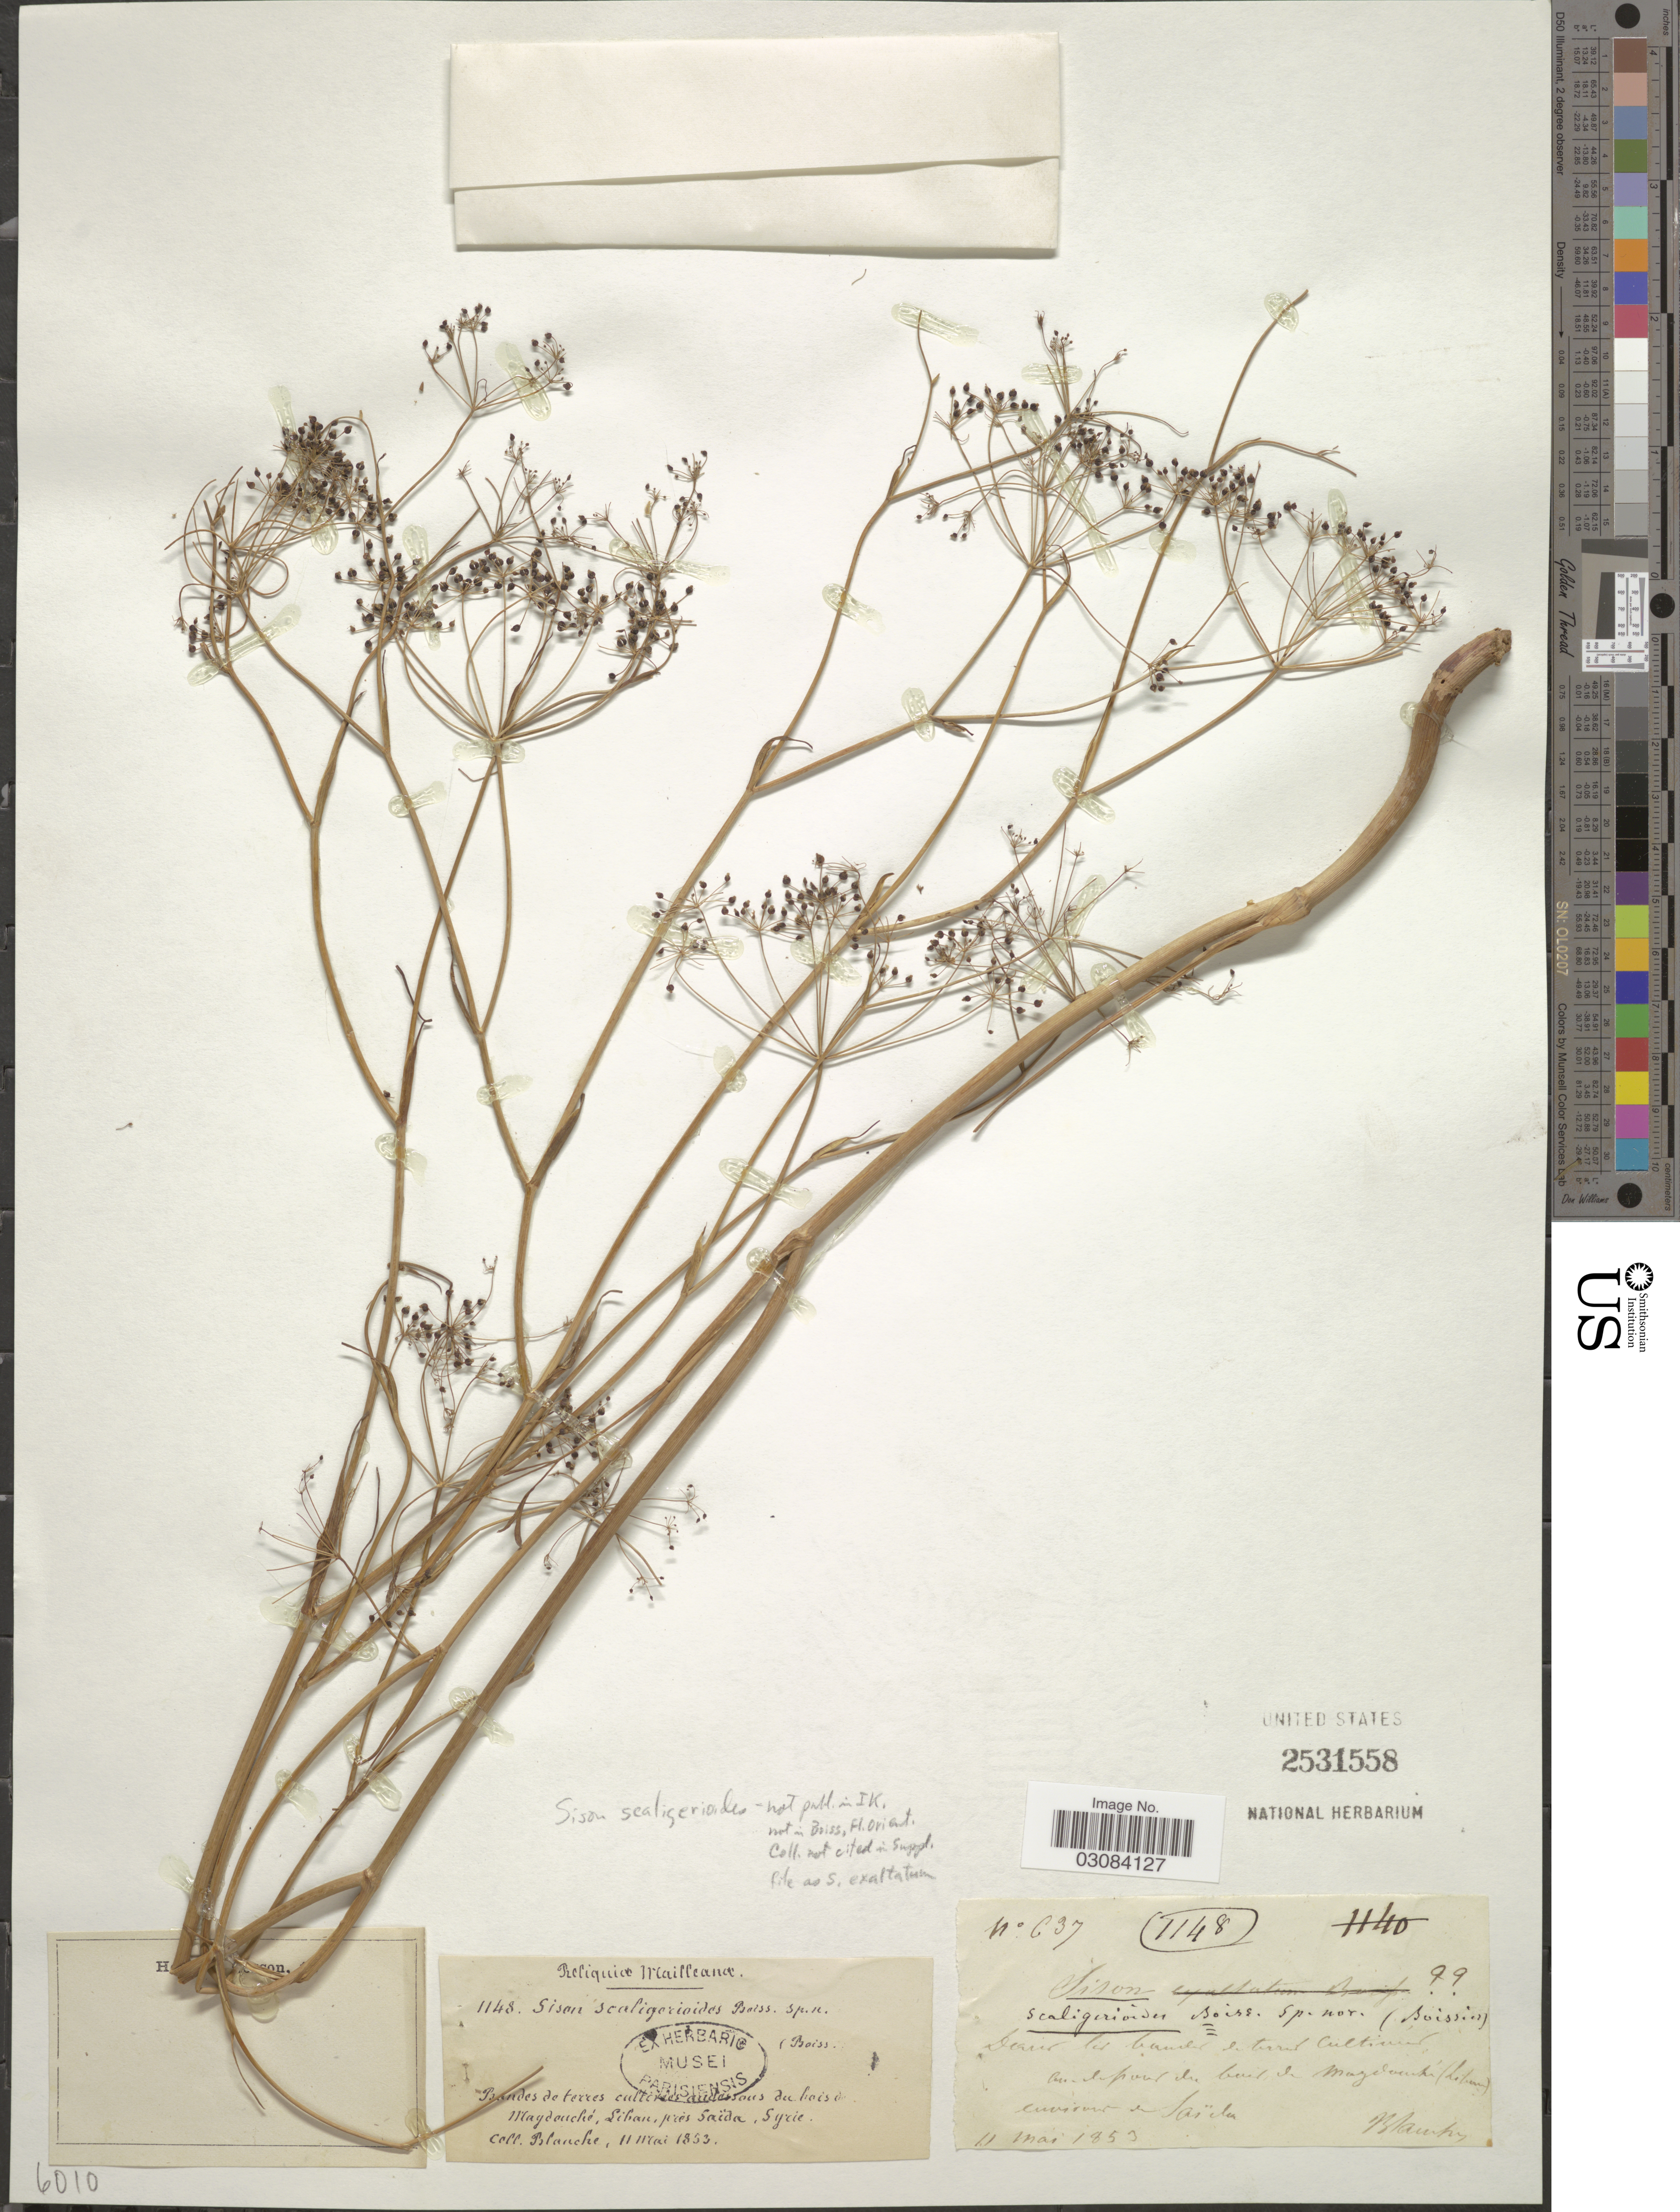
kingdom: Plantae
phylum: Tracheophyta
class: Magnoliopsida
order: Apiales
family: Apiaceae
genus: Sison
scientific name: Sison exaltatum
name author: Boiss.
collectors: -. Blanche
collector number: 1148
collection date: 1853-05-11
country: Lebanon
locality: Bandes de terres cultivies [illegible text] sous du bois de Magdanché, Liban, près Saïda.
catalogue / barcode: US 2531558